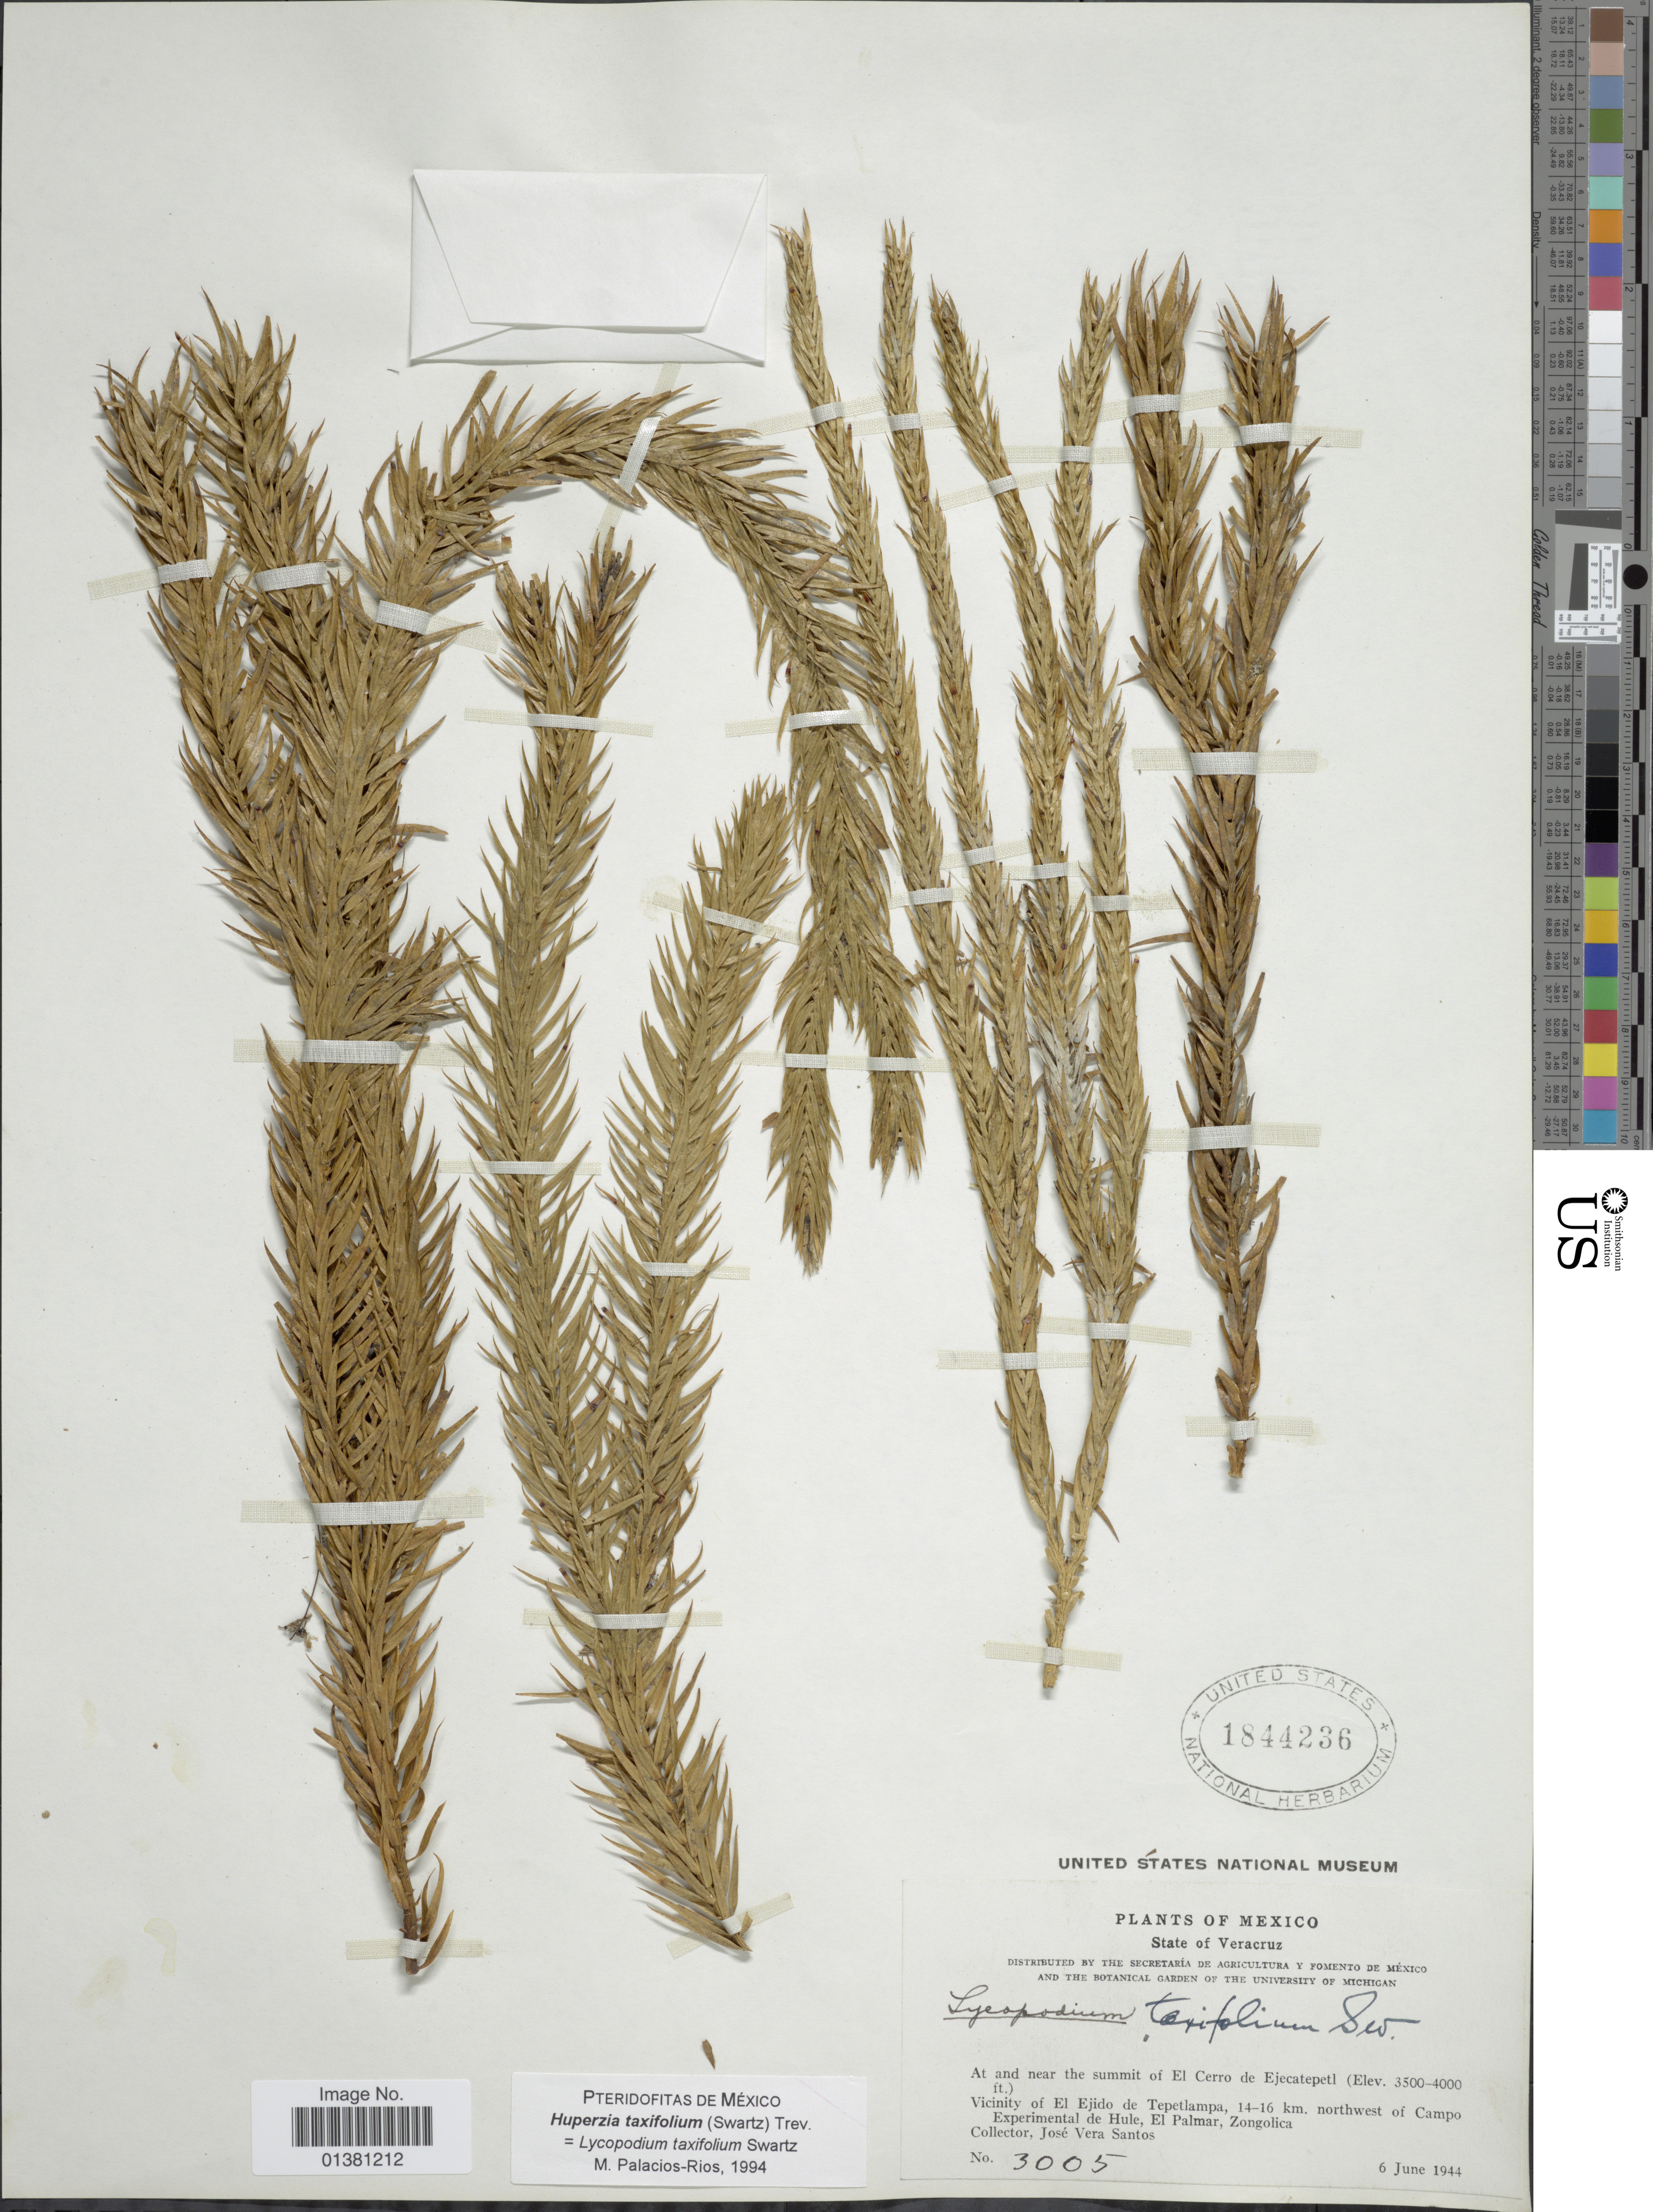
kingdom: Plantae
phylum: Tracheophyta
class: Lycopodiopsida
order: Lycopodiales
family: Lycopodiaceae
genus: Phlegmariurus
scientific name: Phlegmariurus taxifolius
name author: (Sw.) Á. Löve & D. Löve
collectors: J. V. Santos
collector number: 3005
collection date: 1944-06-06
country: Mexico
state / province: Veracruz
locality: State of Vera Cruz, at and near the summit of El cerro de Ejectepetl, Vicinity of El Ejido de Tepetlampa, 14-16 km northwest of Campo Experimental de Hule,m El Plamar, Zongolica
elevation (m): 1067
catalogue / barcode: US 1844236